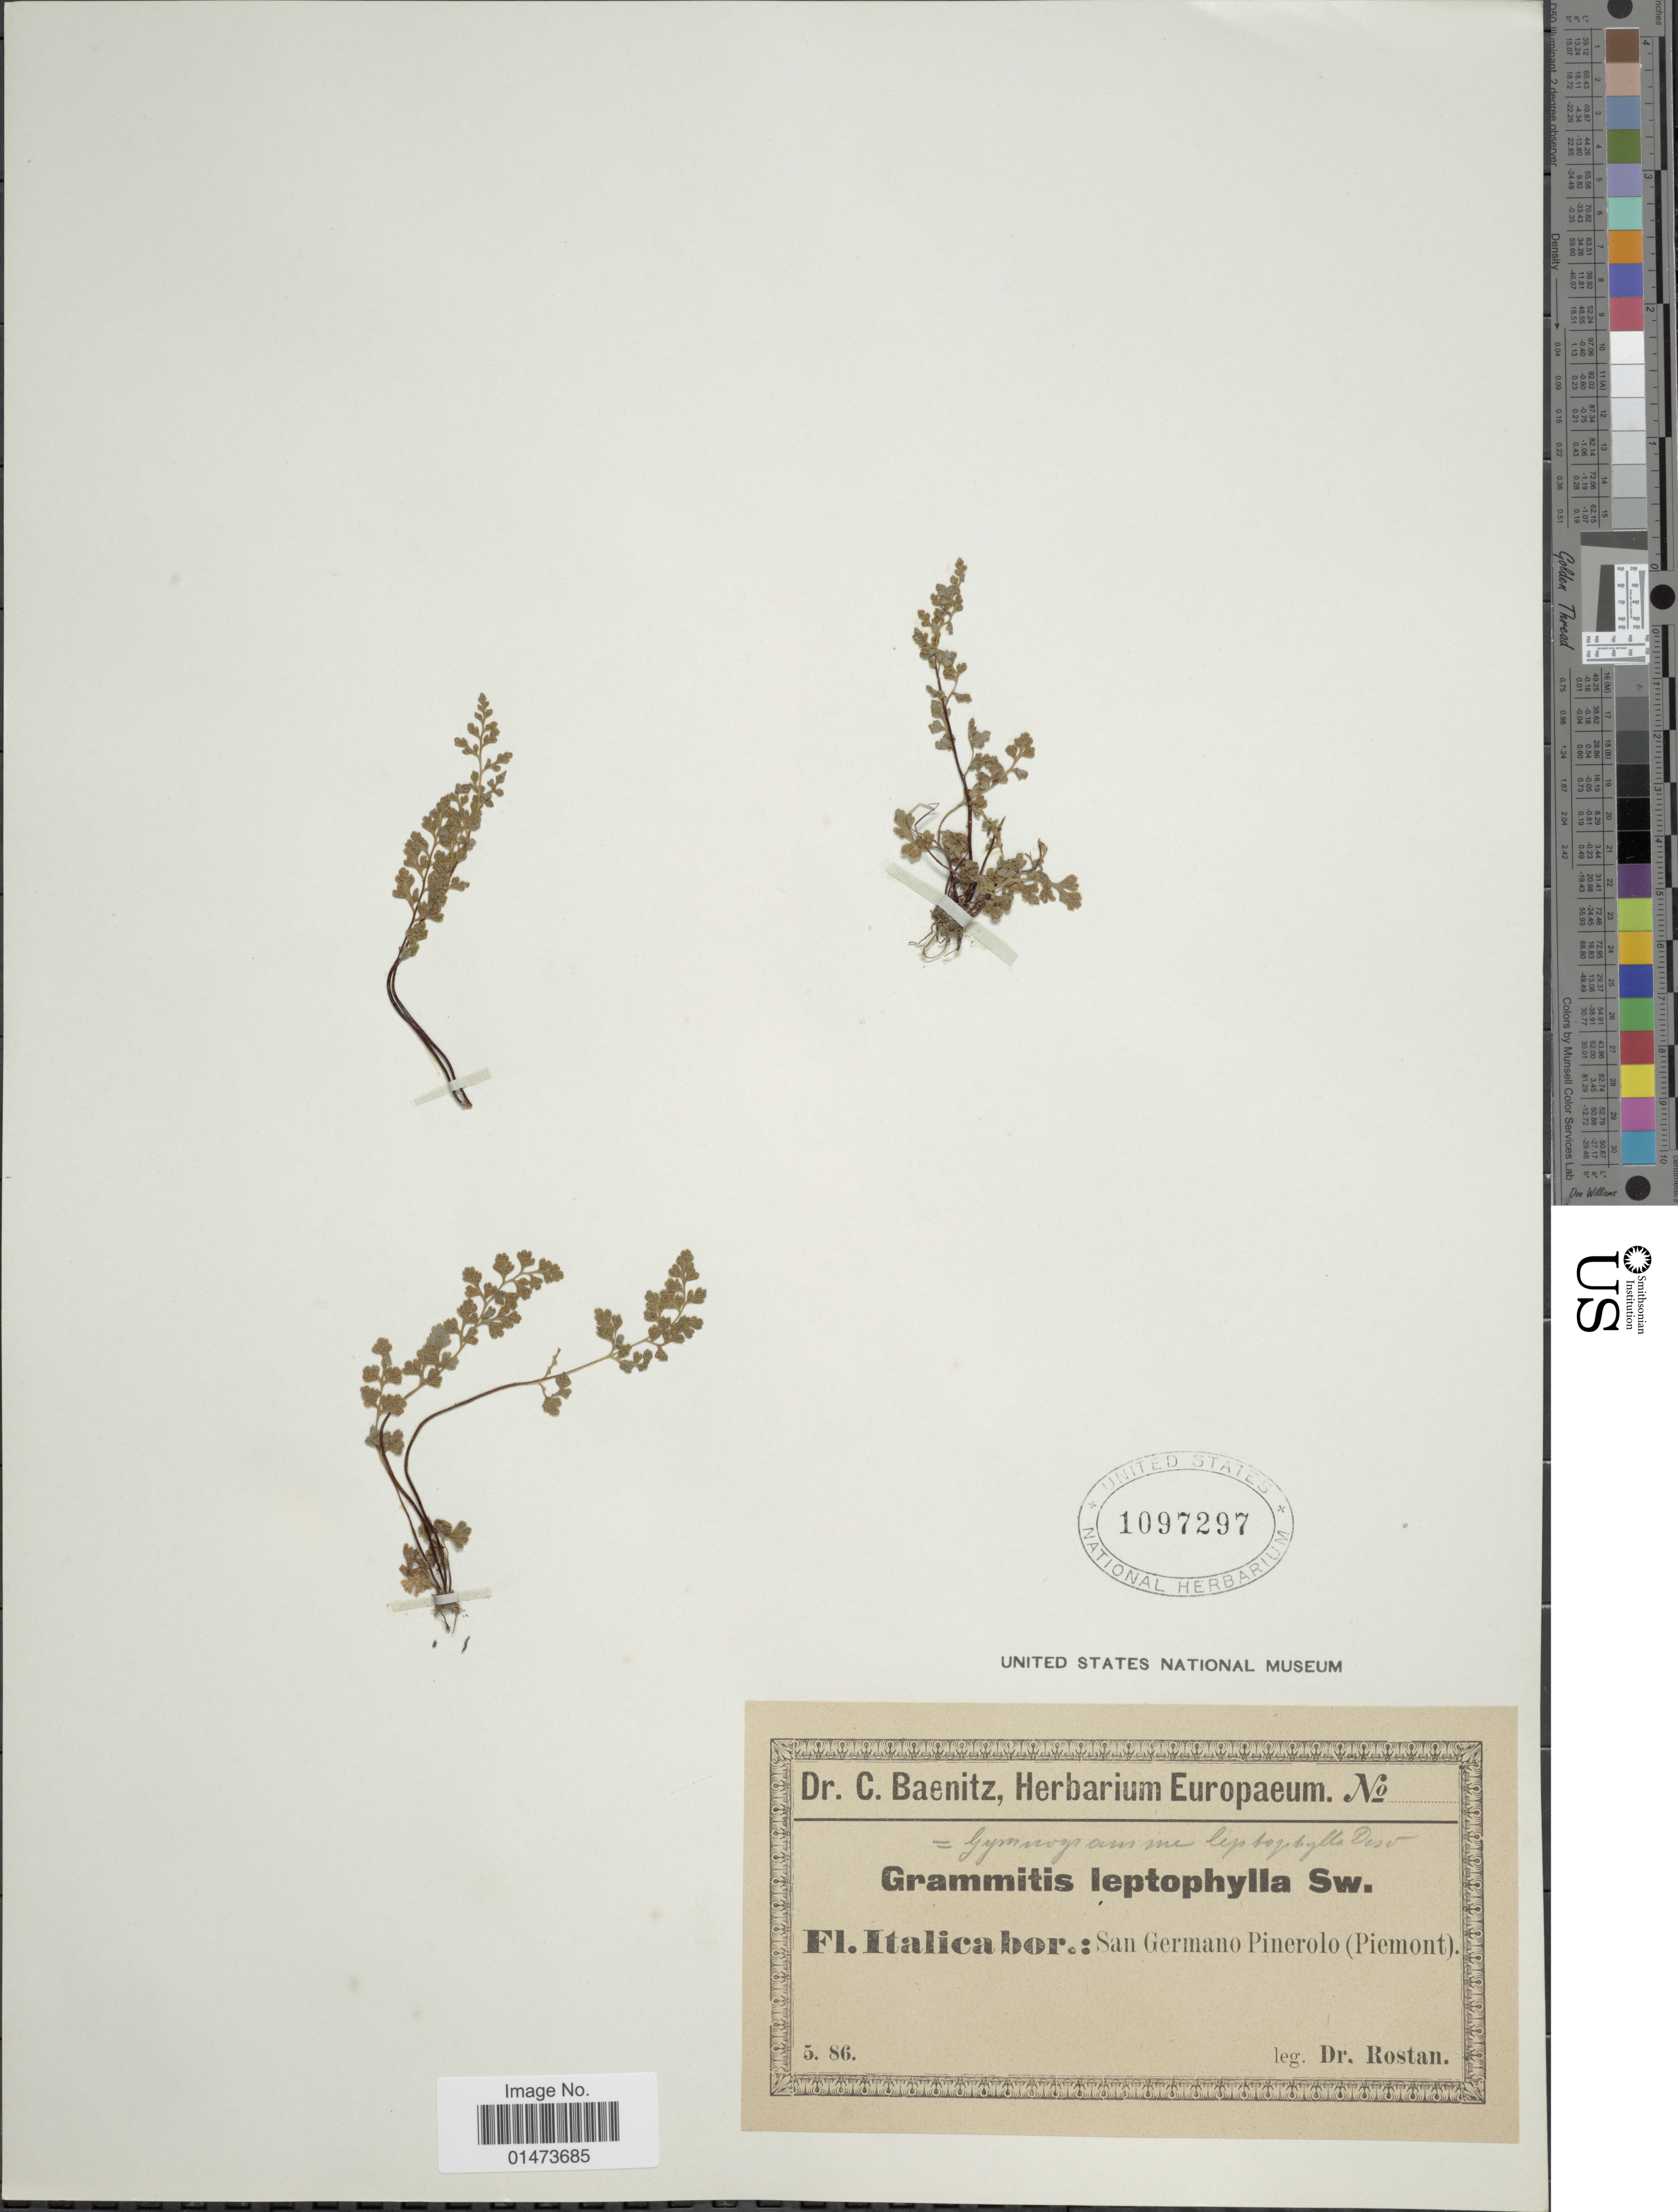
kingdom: Plantae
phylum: Tracheophyta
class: Polypodiopsida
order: Polypodiales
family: Pteridaceae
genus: Anogramma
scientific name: Anogramma leptophylla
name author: (L.) Link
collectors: Rostan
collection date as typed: Transcribed d/m/y: /5/86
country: Italy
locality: Fl. Italica bor.: San Germano Pinerolo (Piemont).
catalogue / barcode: US 1097297